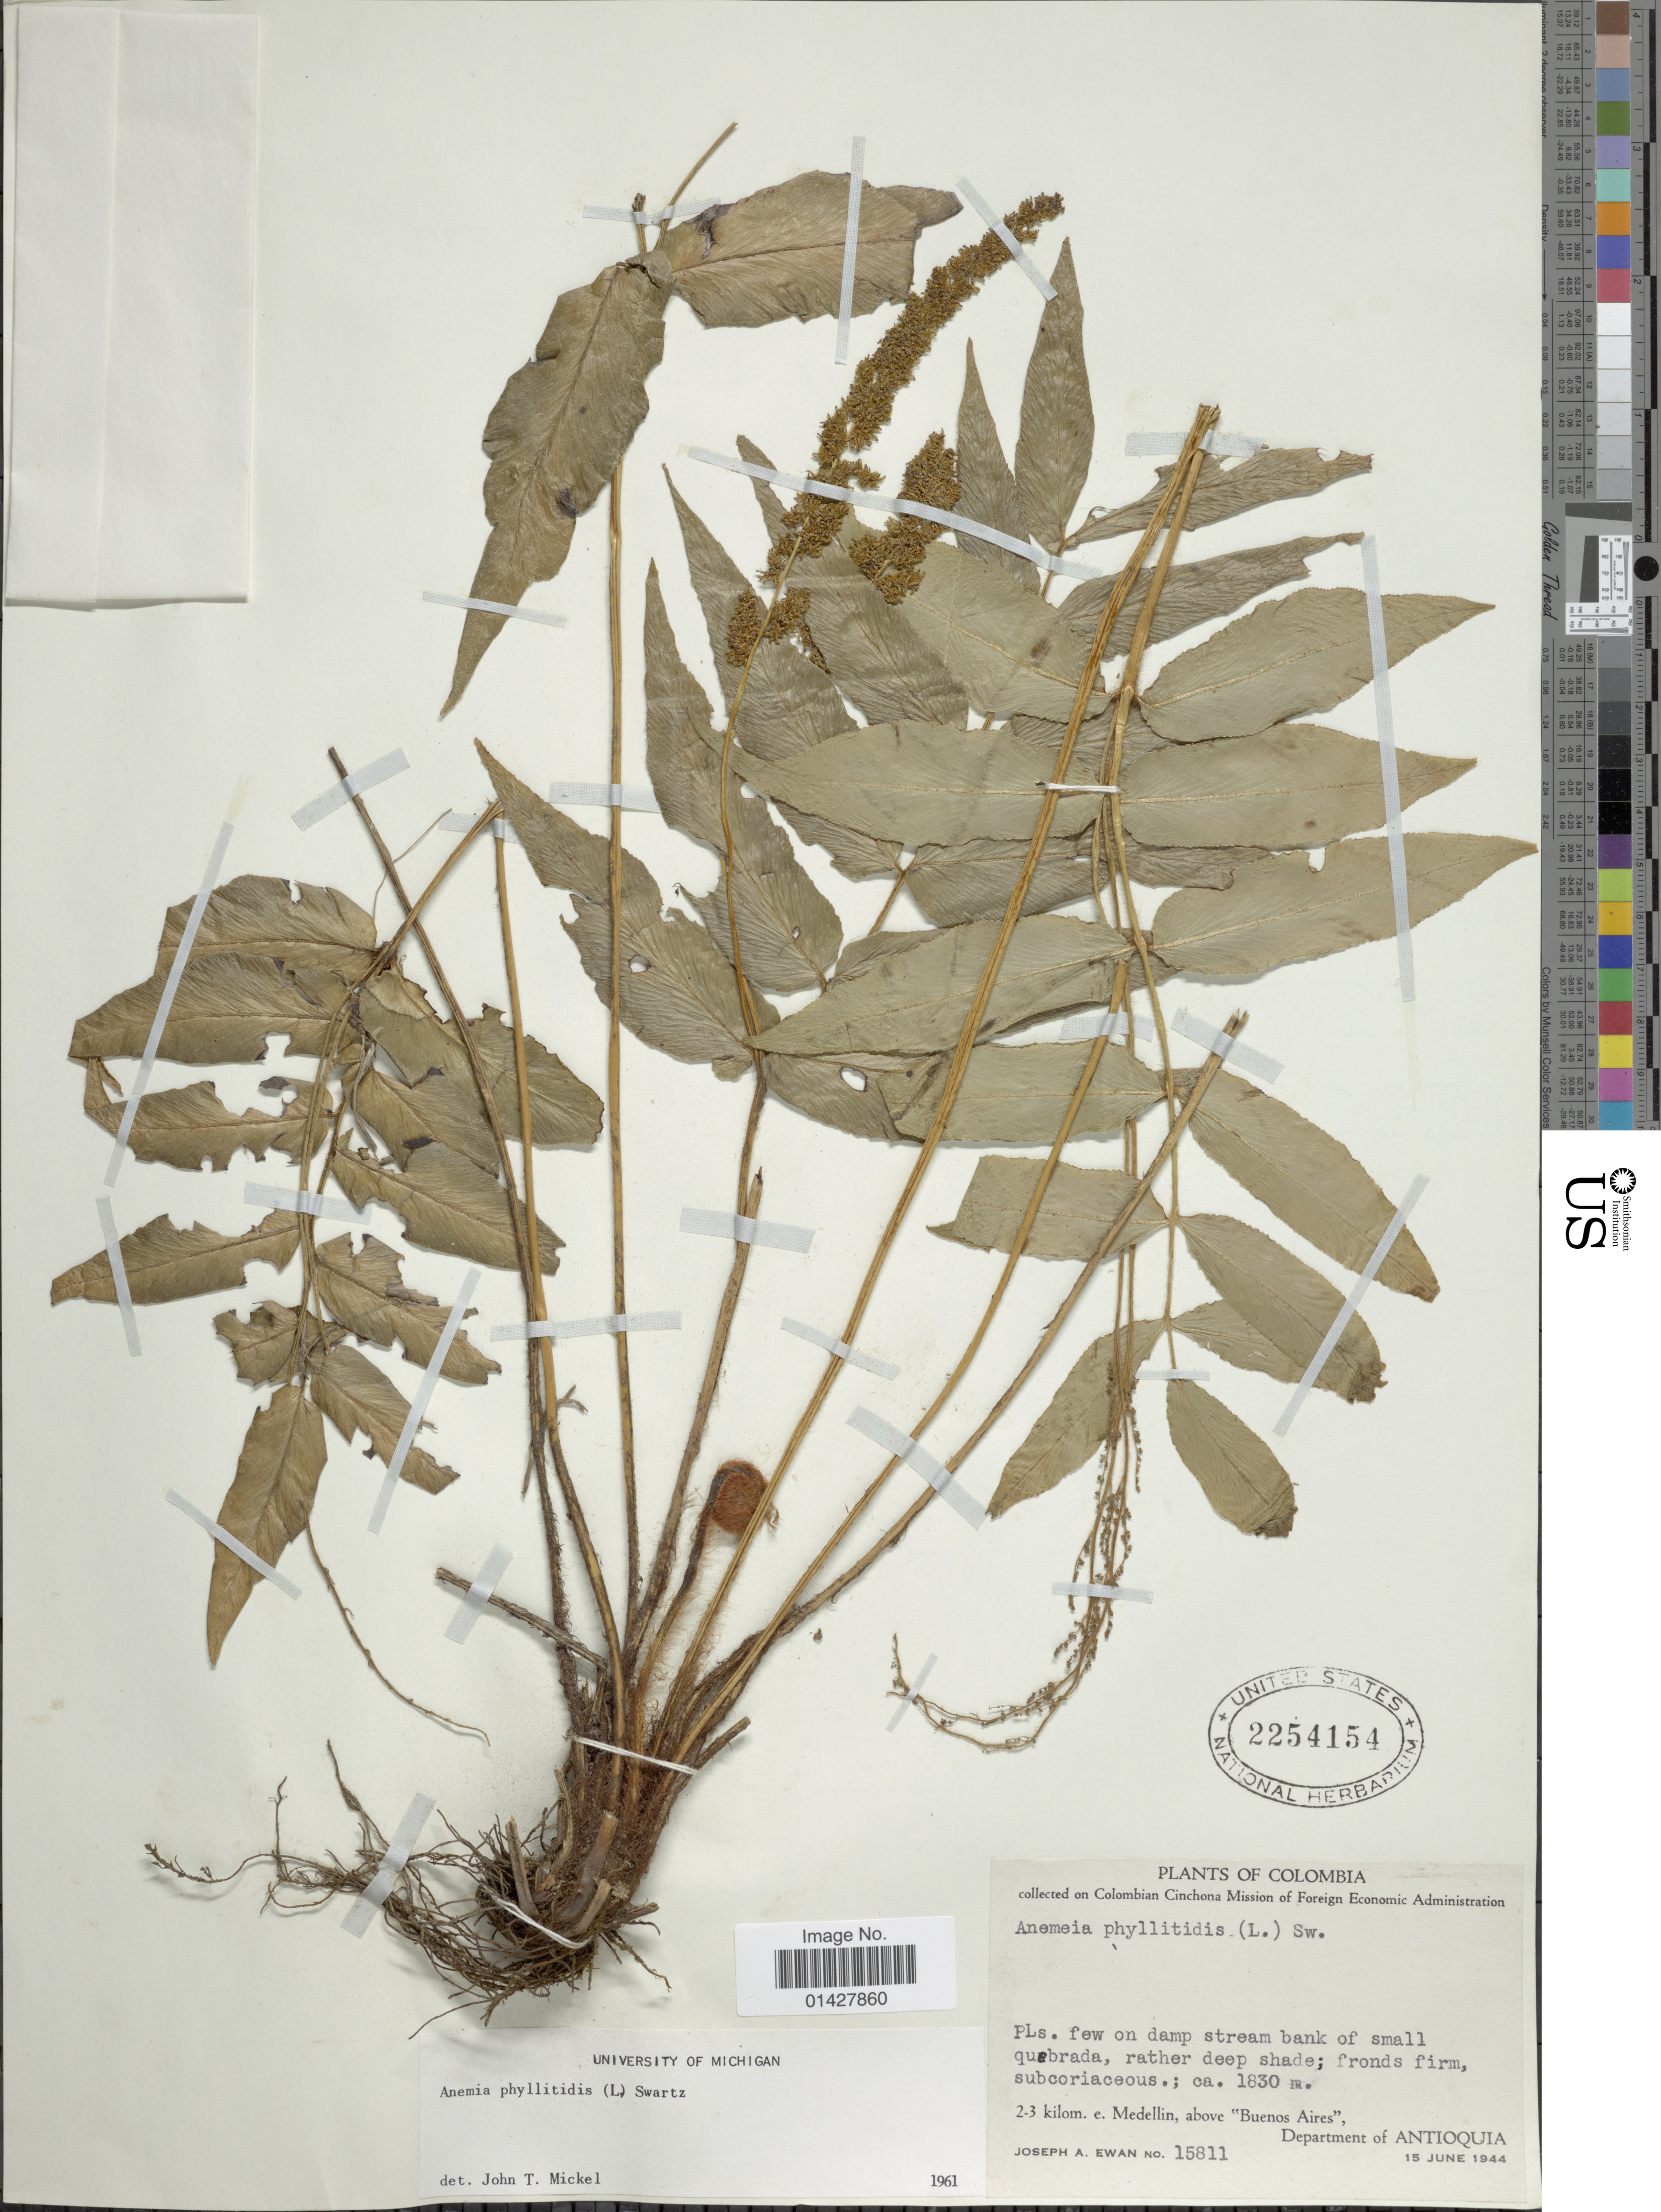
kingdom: Plantae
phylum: Tracheophyta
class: Polypodiopsida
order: Schizaeales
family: Anemiaceae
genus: Anemia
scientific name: Anemia phyllitidis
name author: (L.) Sw.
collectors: J. A. Ewan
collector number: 15811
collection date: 1944-06-15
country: Colombia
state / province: Antioquia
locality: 2-3 kilom. e. Medellin, above 'Buenos Aires', Department of Antioquia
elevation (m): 1830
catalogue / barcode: US 2254154